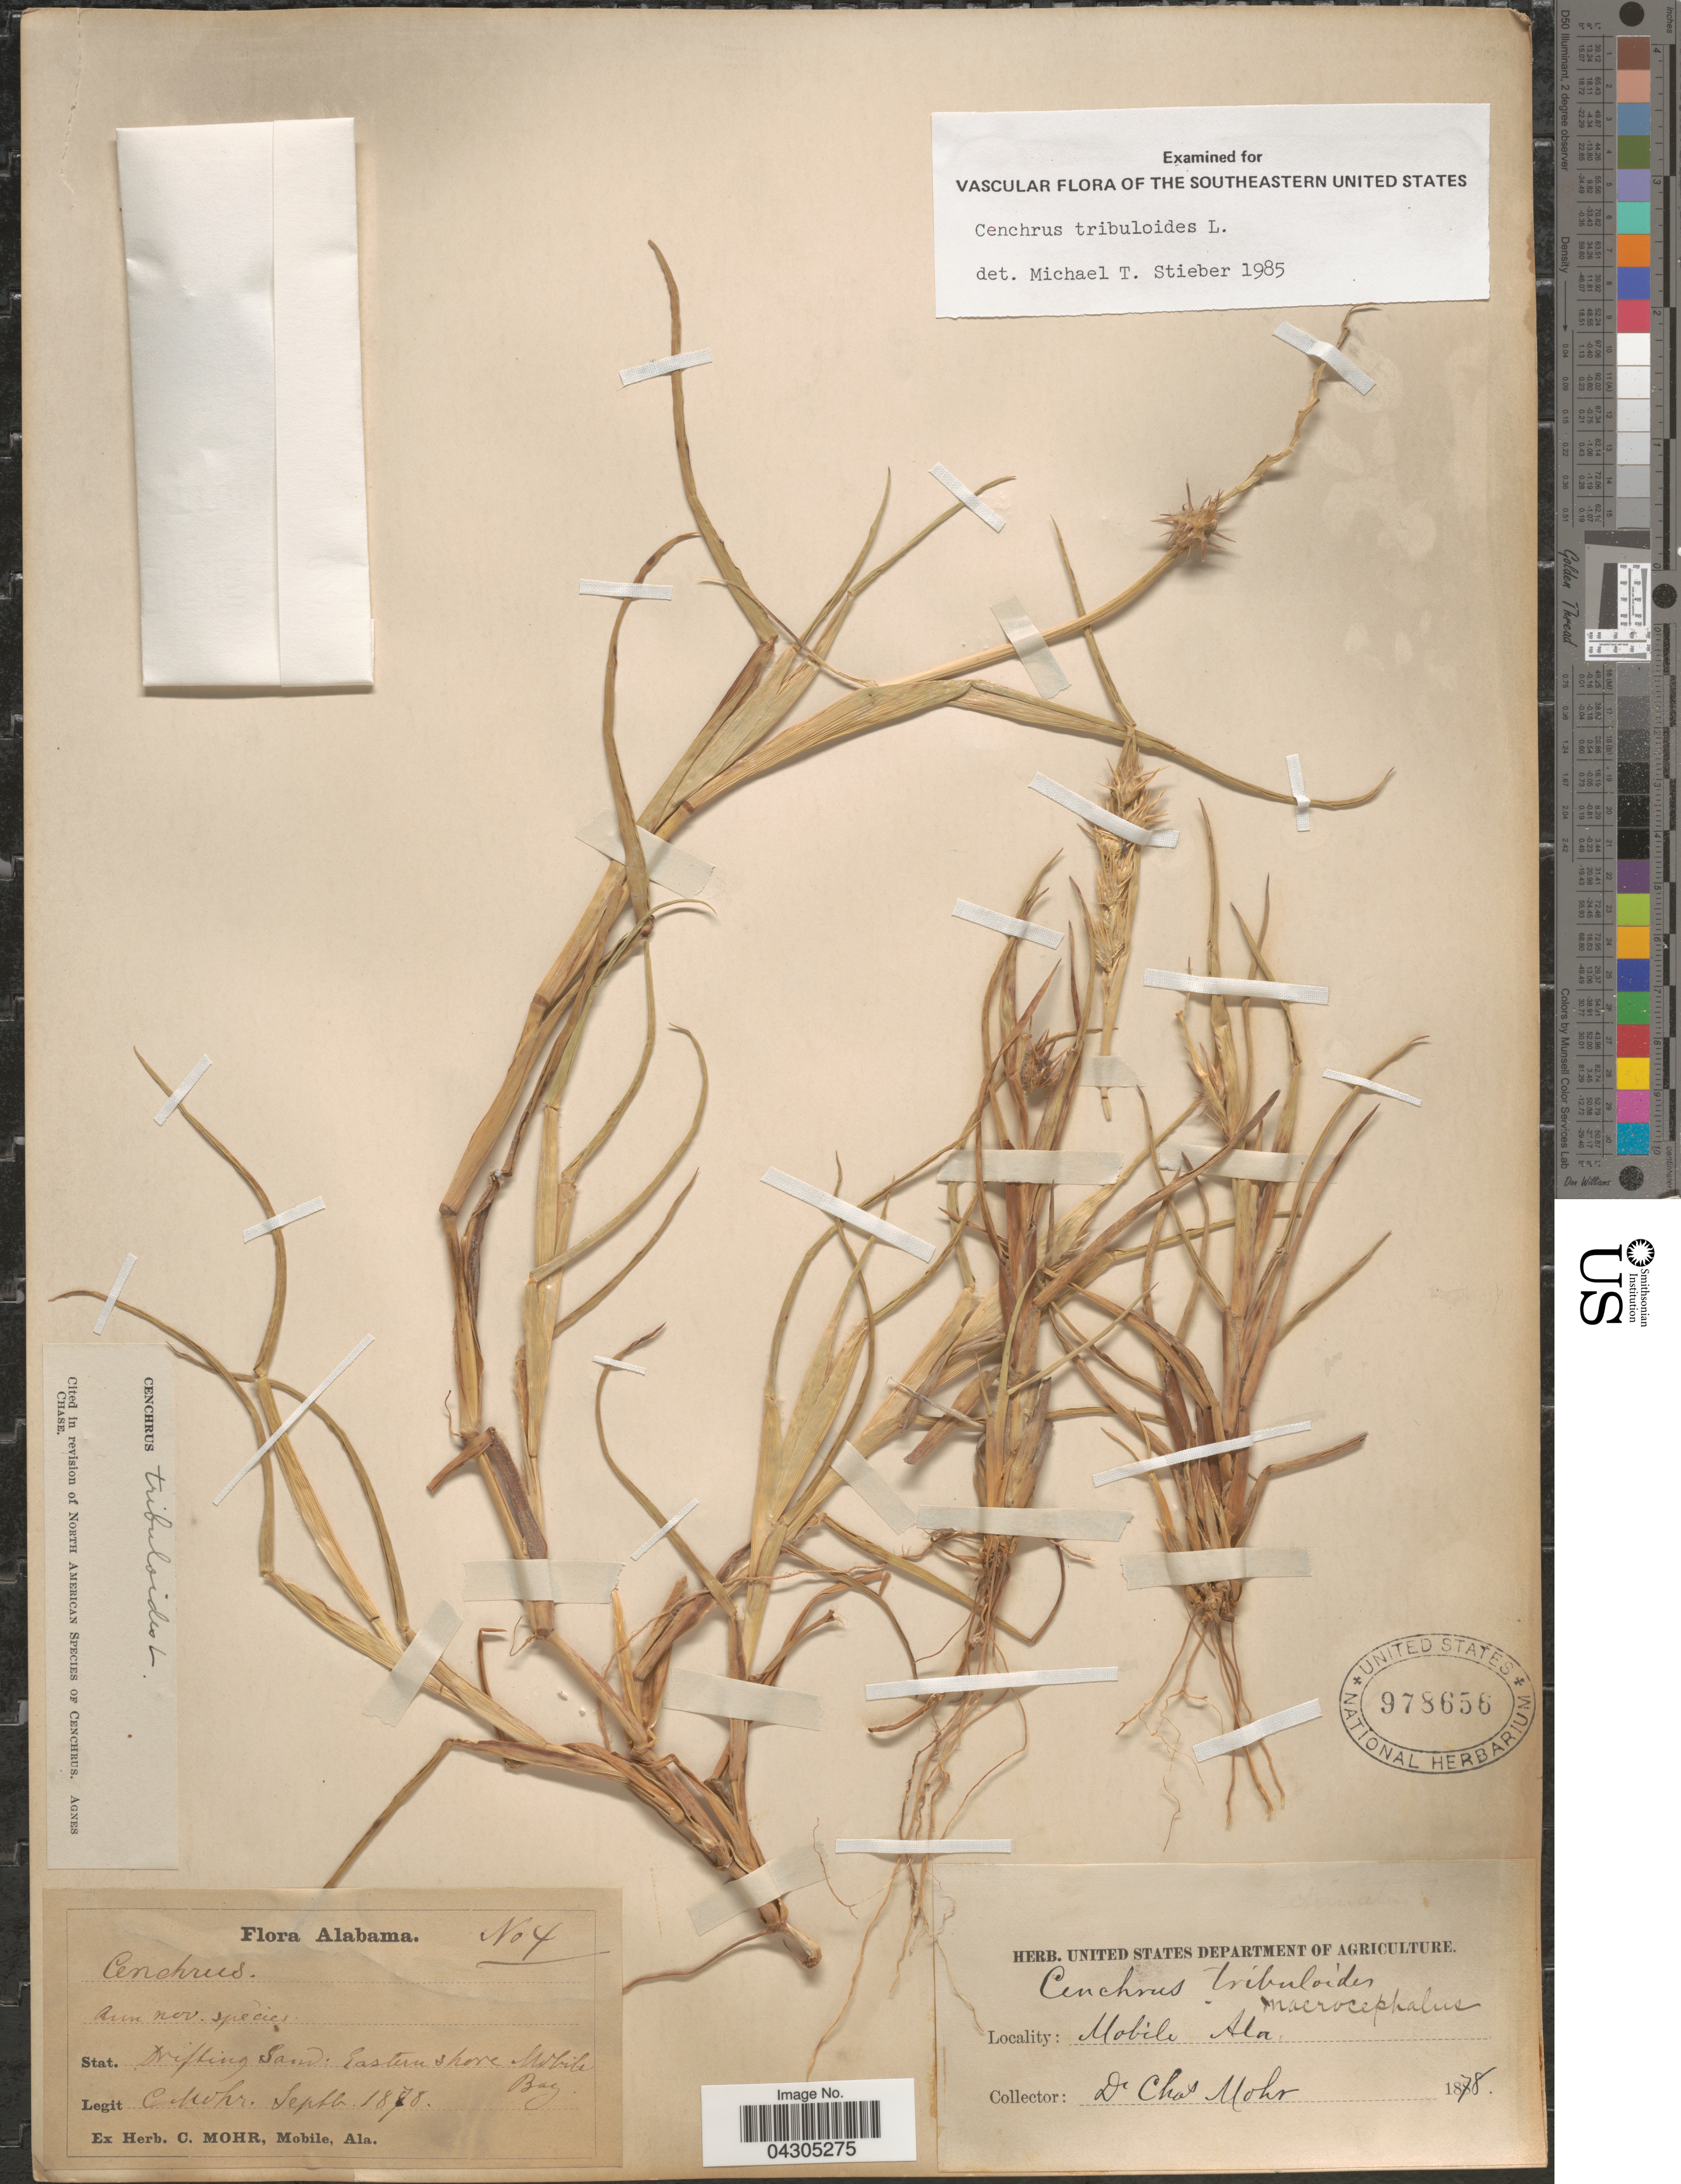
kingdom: Plantae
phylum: Tracheophyta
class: Liliopsida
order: Poales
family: Poaceae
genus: Cenchrus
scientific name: Cenchrus tribuloides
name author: L.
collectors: Mohr, C. T. (herbarium)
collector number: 4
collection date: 1878-09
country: United States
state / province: Alabama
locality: Stat. Drifting sand. Eastern shore. Mobile Bay. Mobile.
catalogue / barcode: US 978656